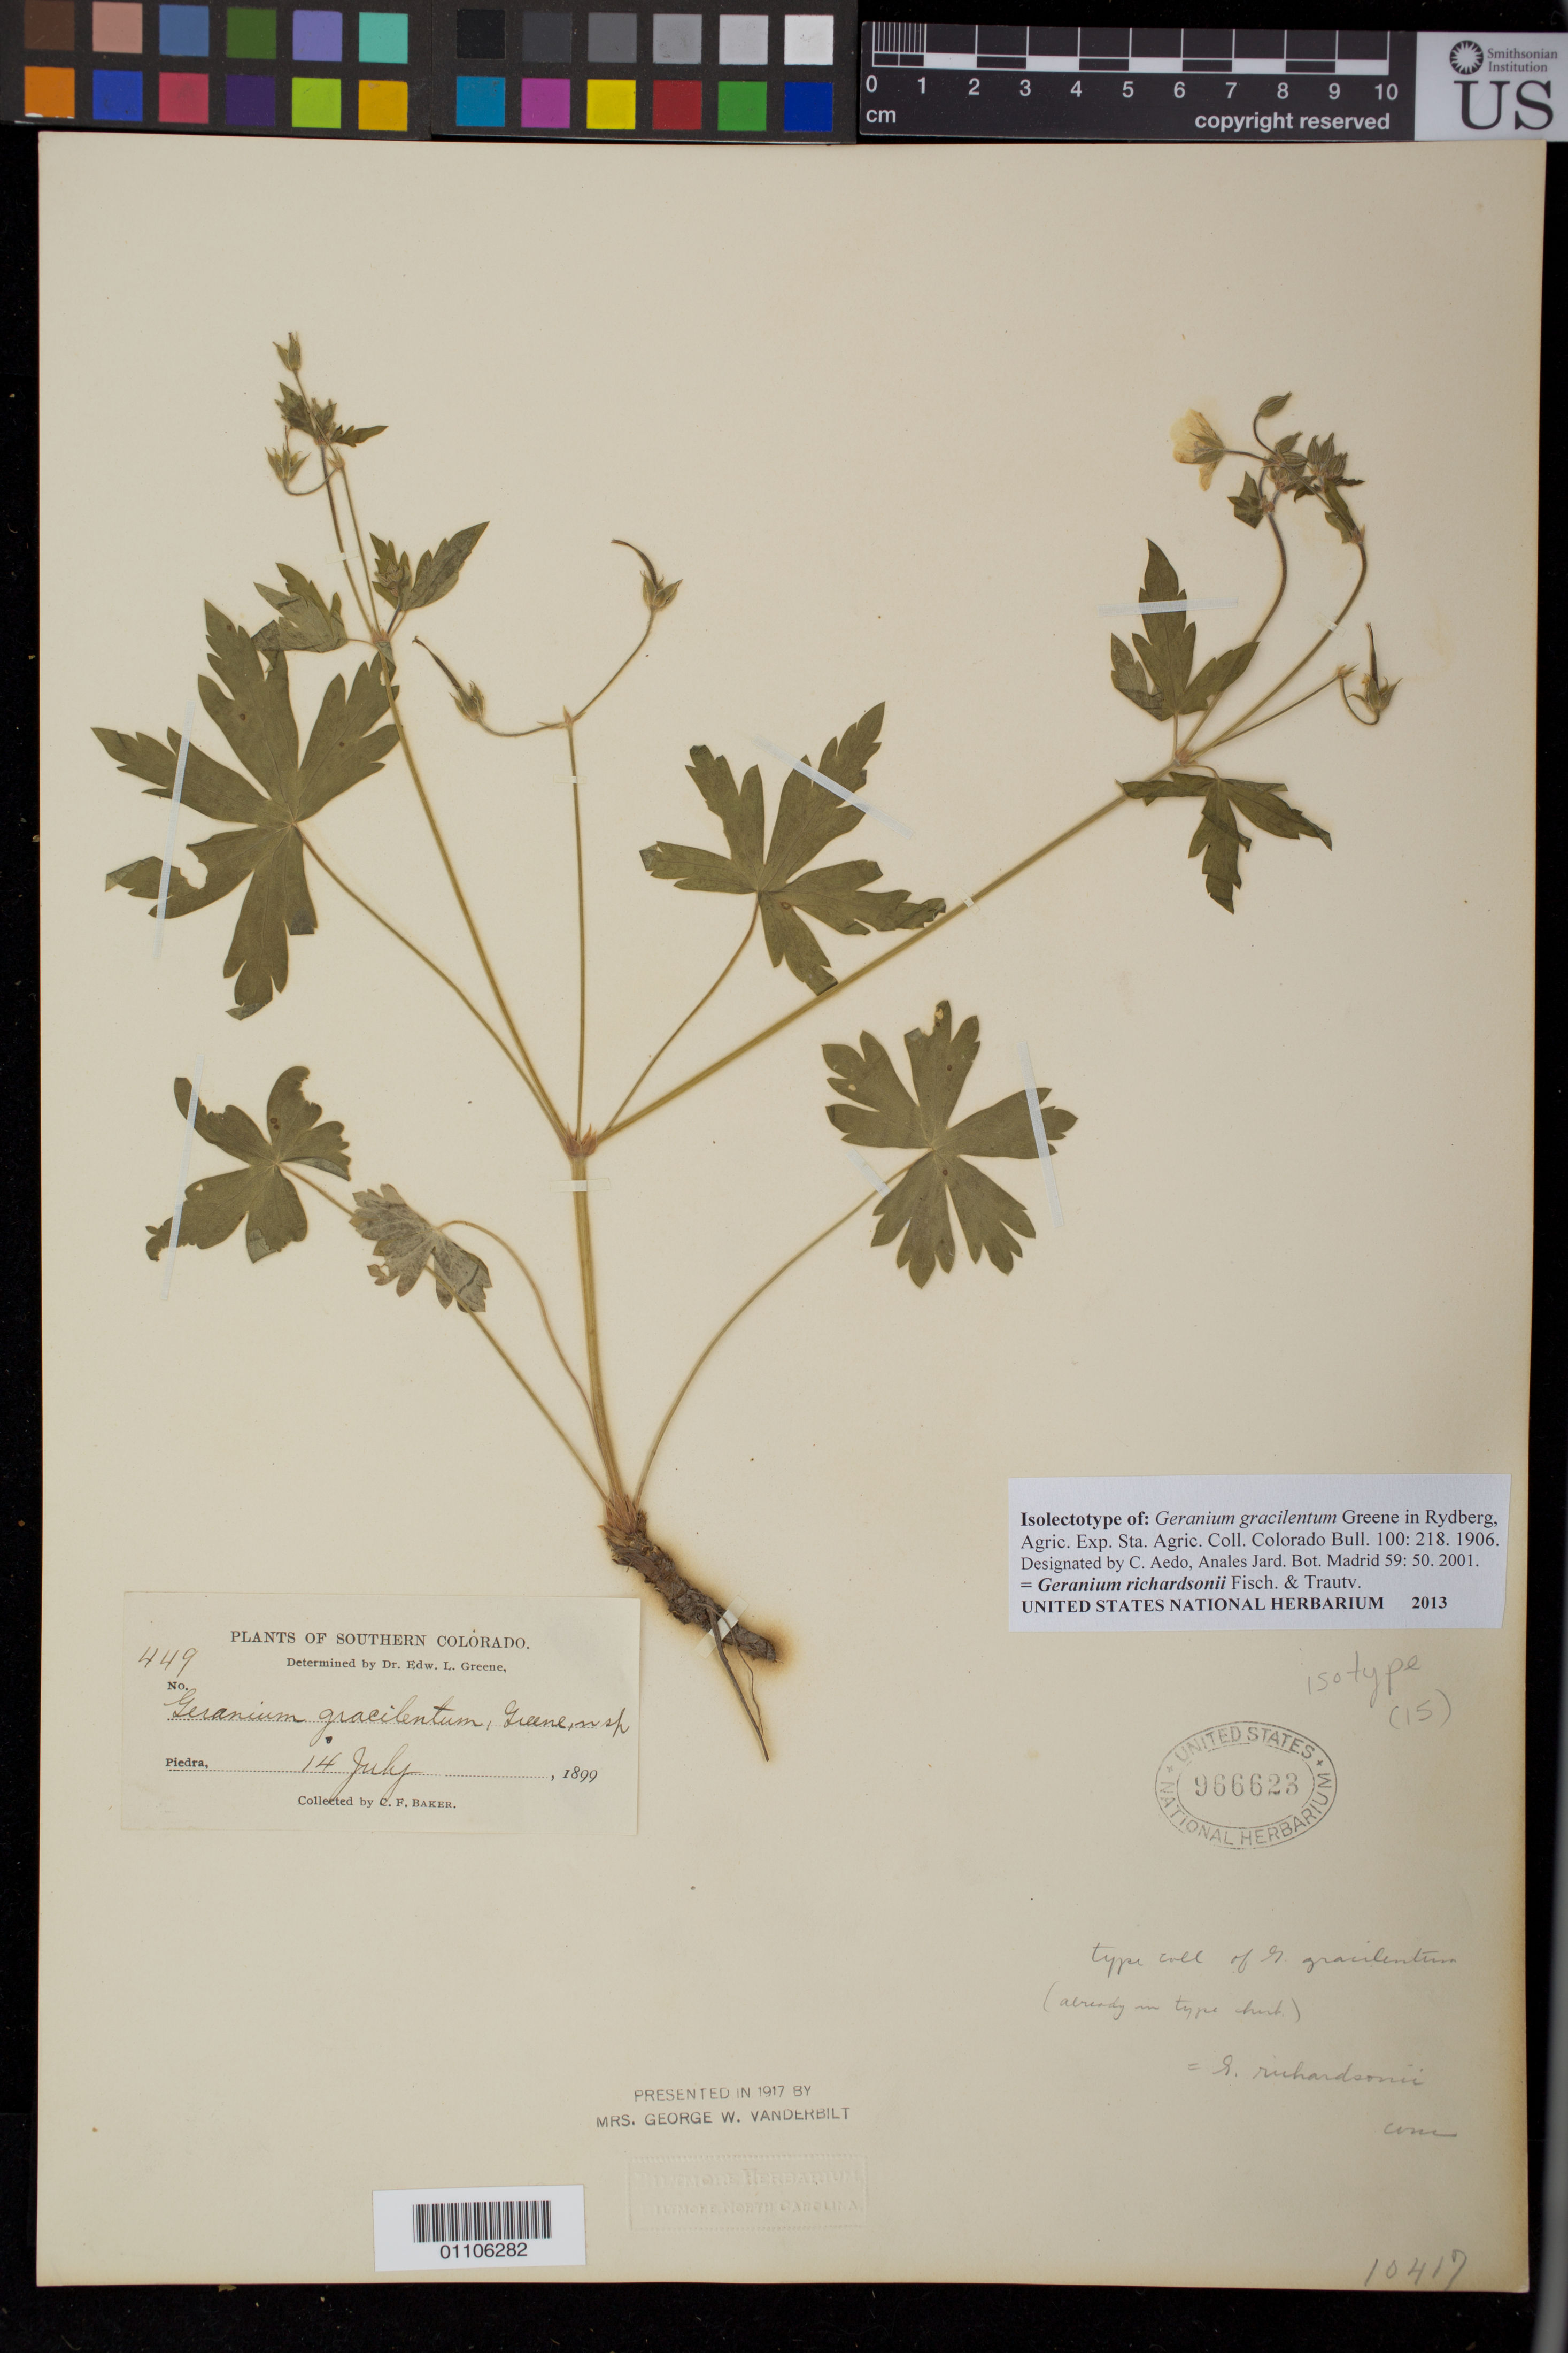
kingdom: Plantae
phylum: Tracheophyta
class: Magnoliopsida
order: Geraniales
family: Geraniaceae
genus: Geranium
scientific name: Geranium gracilentum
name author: Greene ex Rydb.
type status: Isolectotype; Isosyntype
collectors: C. F. Baker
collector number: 449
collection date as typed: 14 Jul 1899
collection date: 1899-07-14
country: United States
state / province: Colorado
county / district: Archuleta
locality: Southern Colorado, Piedra.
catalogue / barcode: US 966623